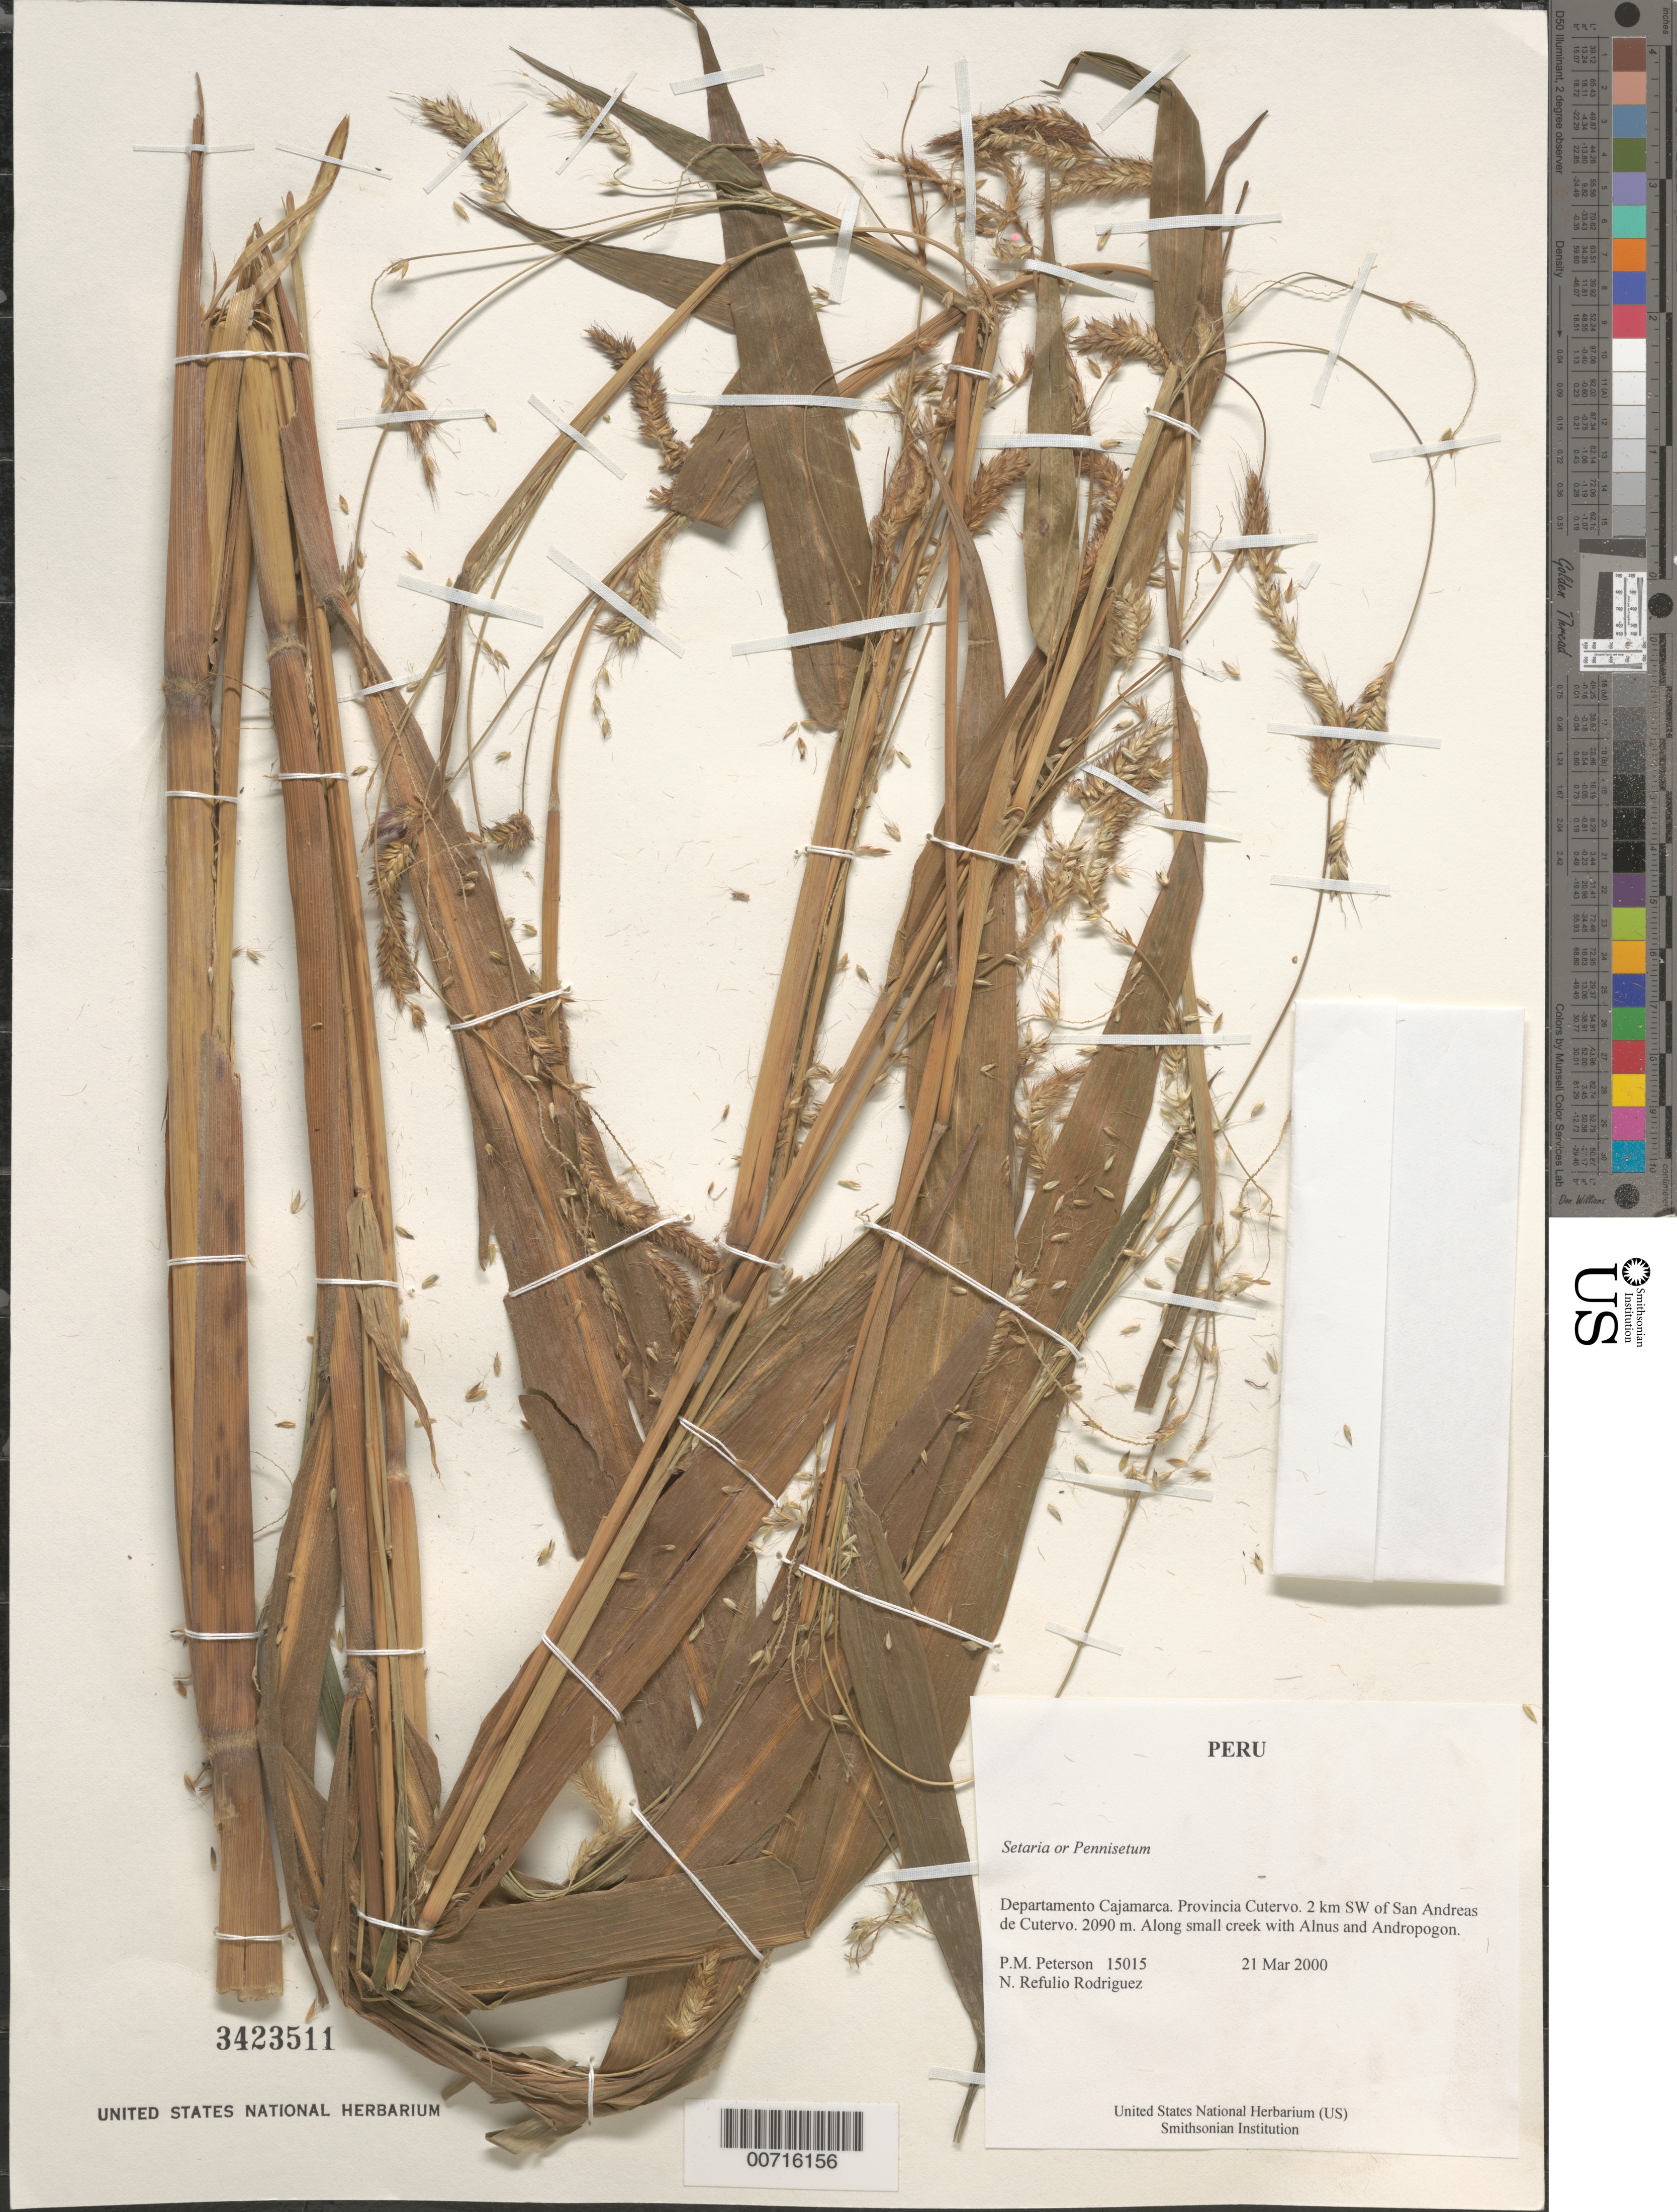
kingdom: Plantae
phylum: Tracheophyta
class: Liliopsida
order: Poales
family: Poaceae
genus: Setaria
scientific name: Setaria sp.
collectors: P. M. Peterson & N. Refulio-Rodríguez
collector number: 15015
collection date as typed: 21 Mar 2000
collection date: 2000-03-21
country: Peru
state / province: Cajamarca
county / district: Cutervo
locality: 2 km SW of San Andreas de Cutervo.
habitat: Along small creek with Alnus and Andropogon.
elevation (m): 2090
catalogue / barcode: US 3423511